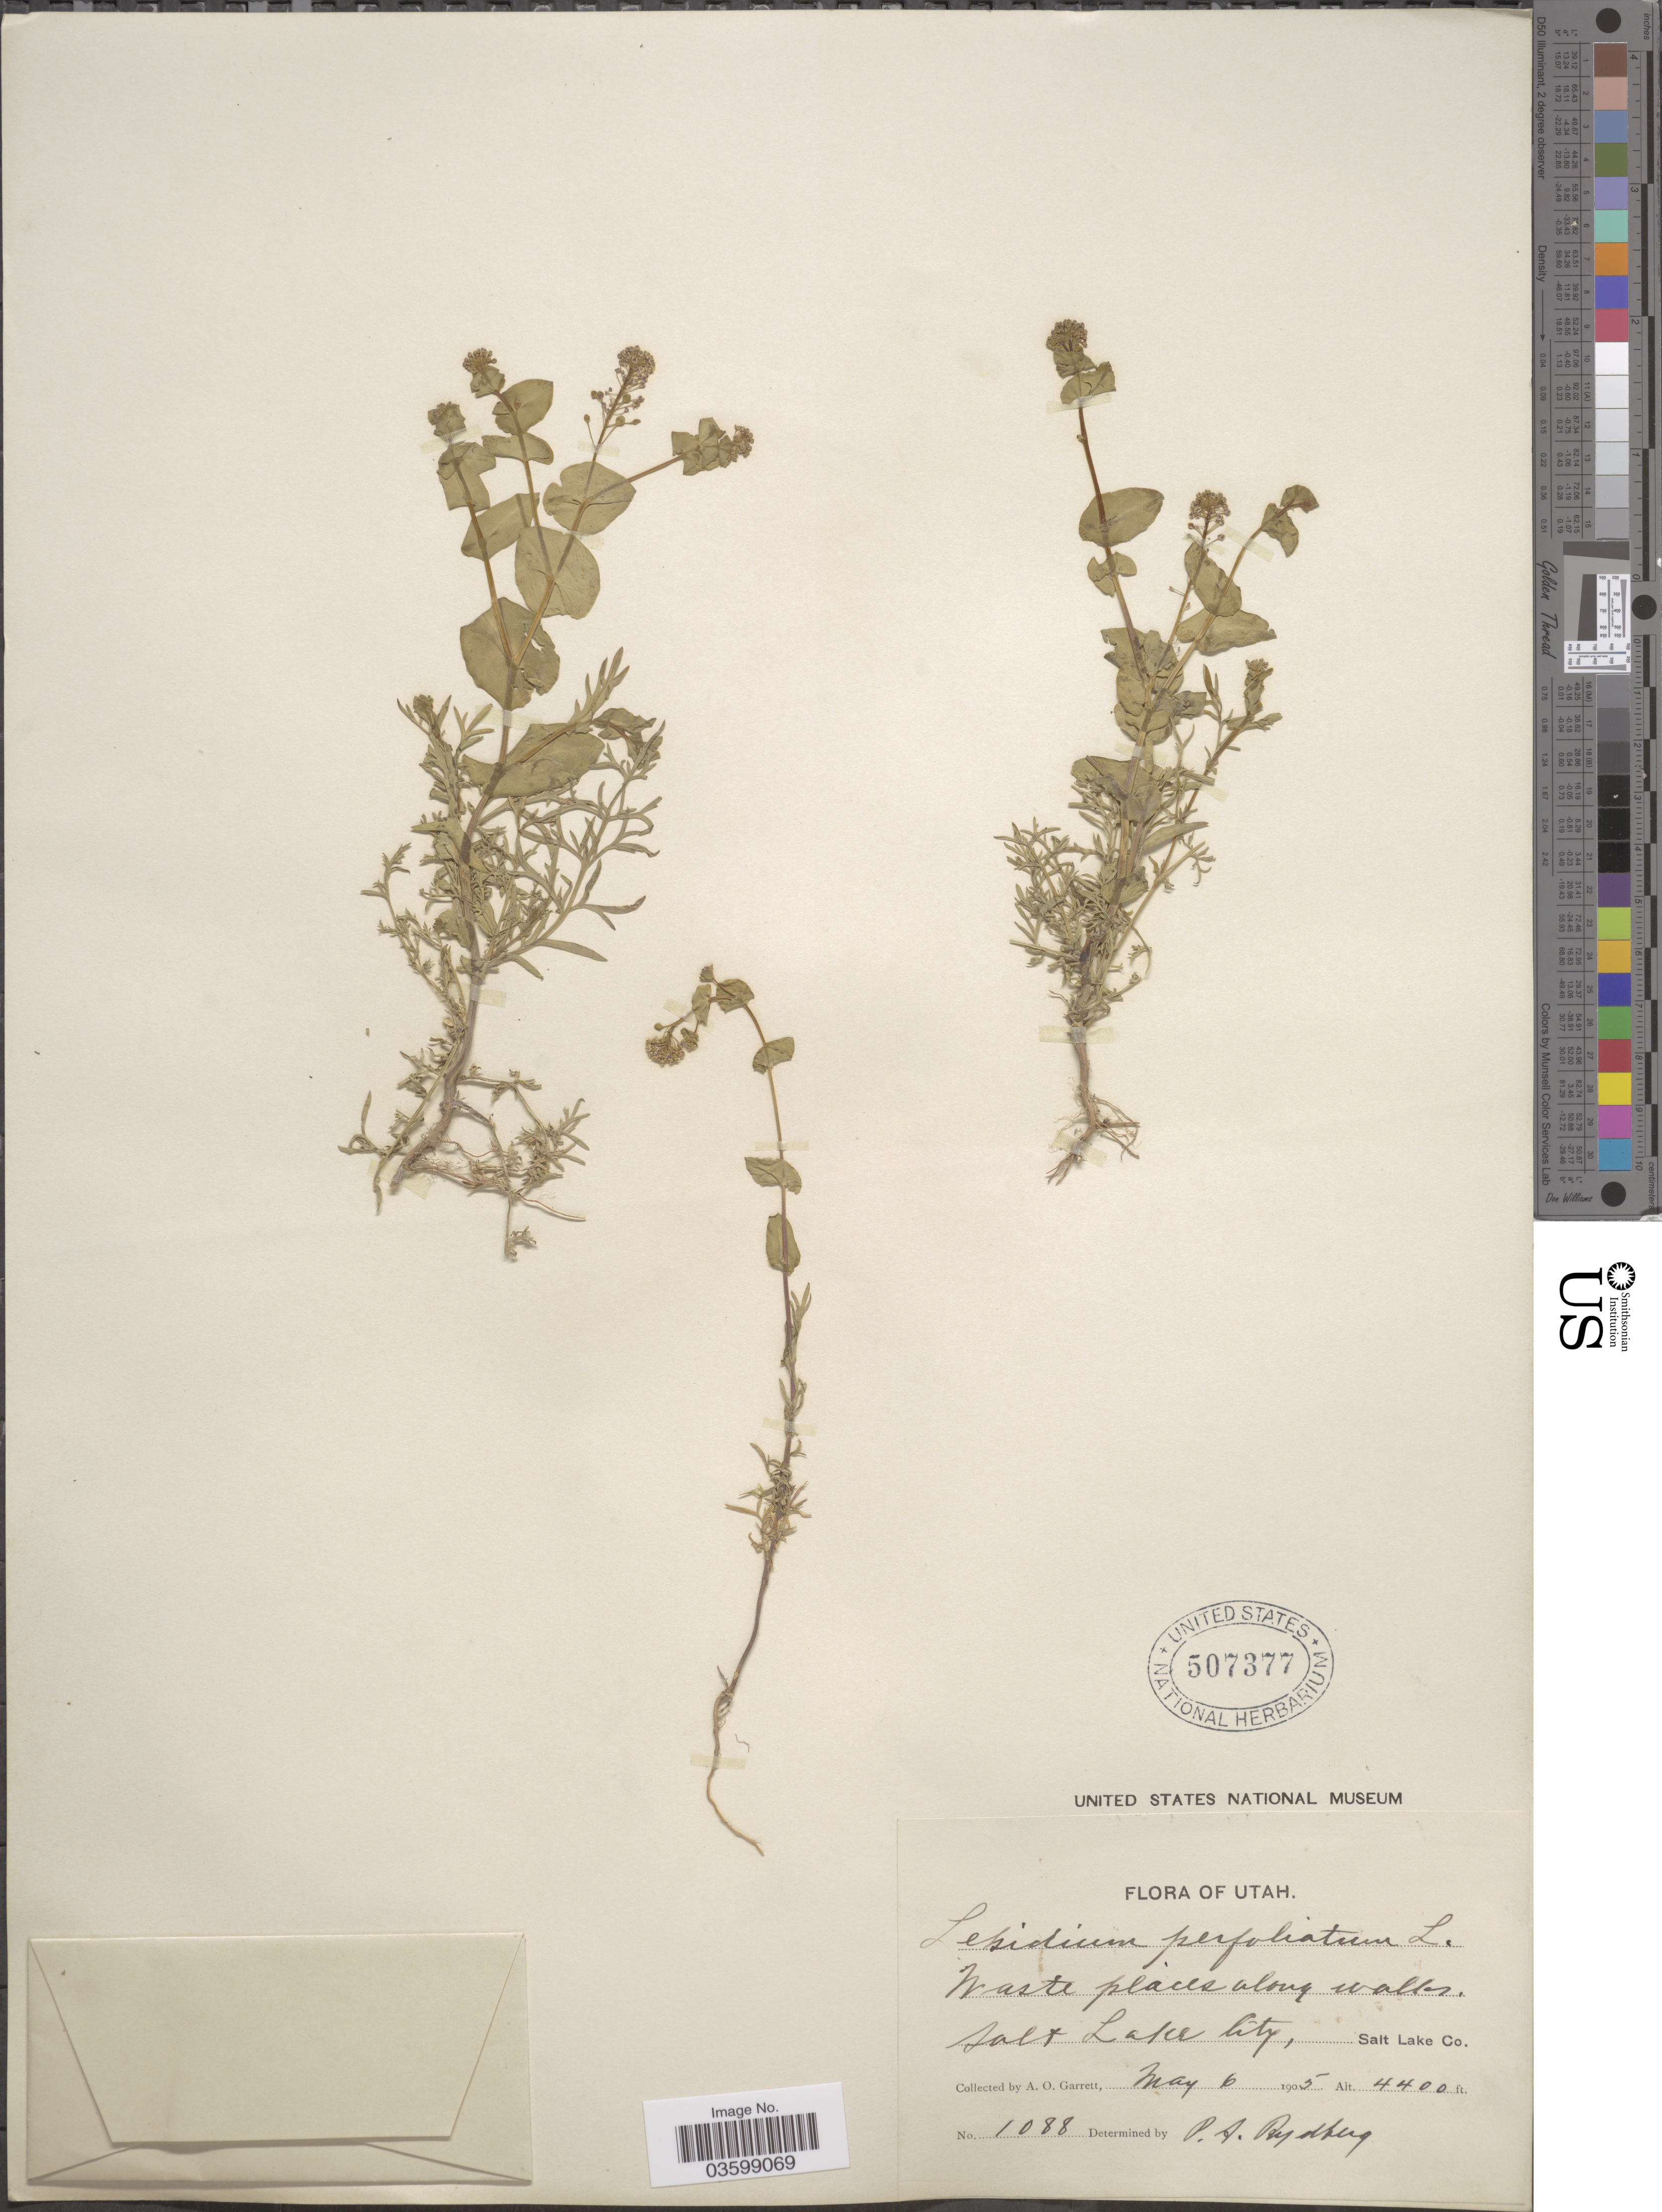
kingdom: Plantae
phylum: Tracheophyta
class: Magnoliopsida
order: Brassicales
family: Brassicaceae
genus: Lepidium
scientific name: Lepidium perfoliatum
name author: L.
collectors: A. O. Garrett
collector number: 1088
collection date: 1905-05-06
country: United States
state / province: Utah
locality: Salt Lake City, Salt Lake Co.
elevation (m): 1341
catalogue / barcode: US 507377